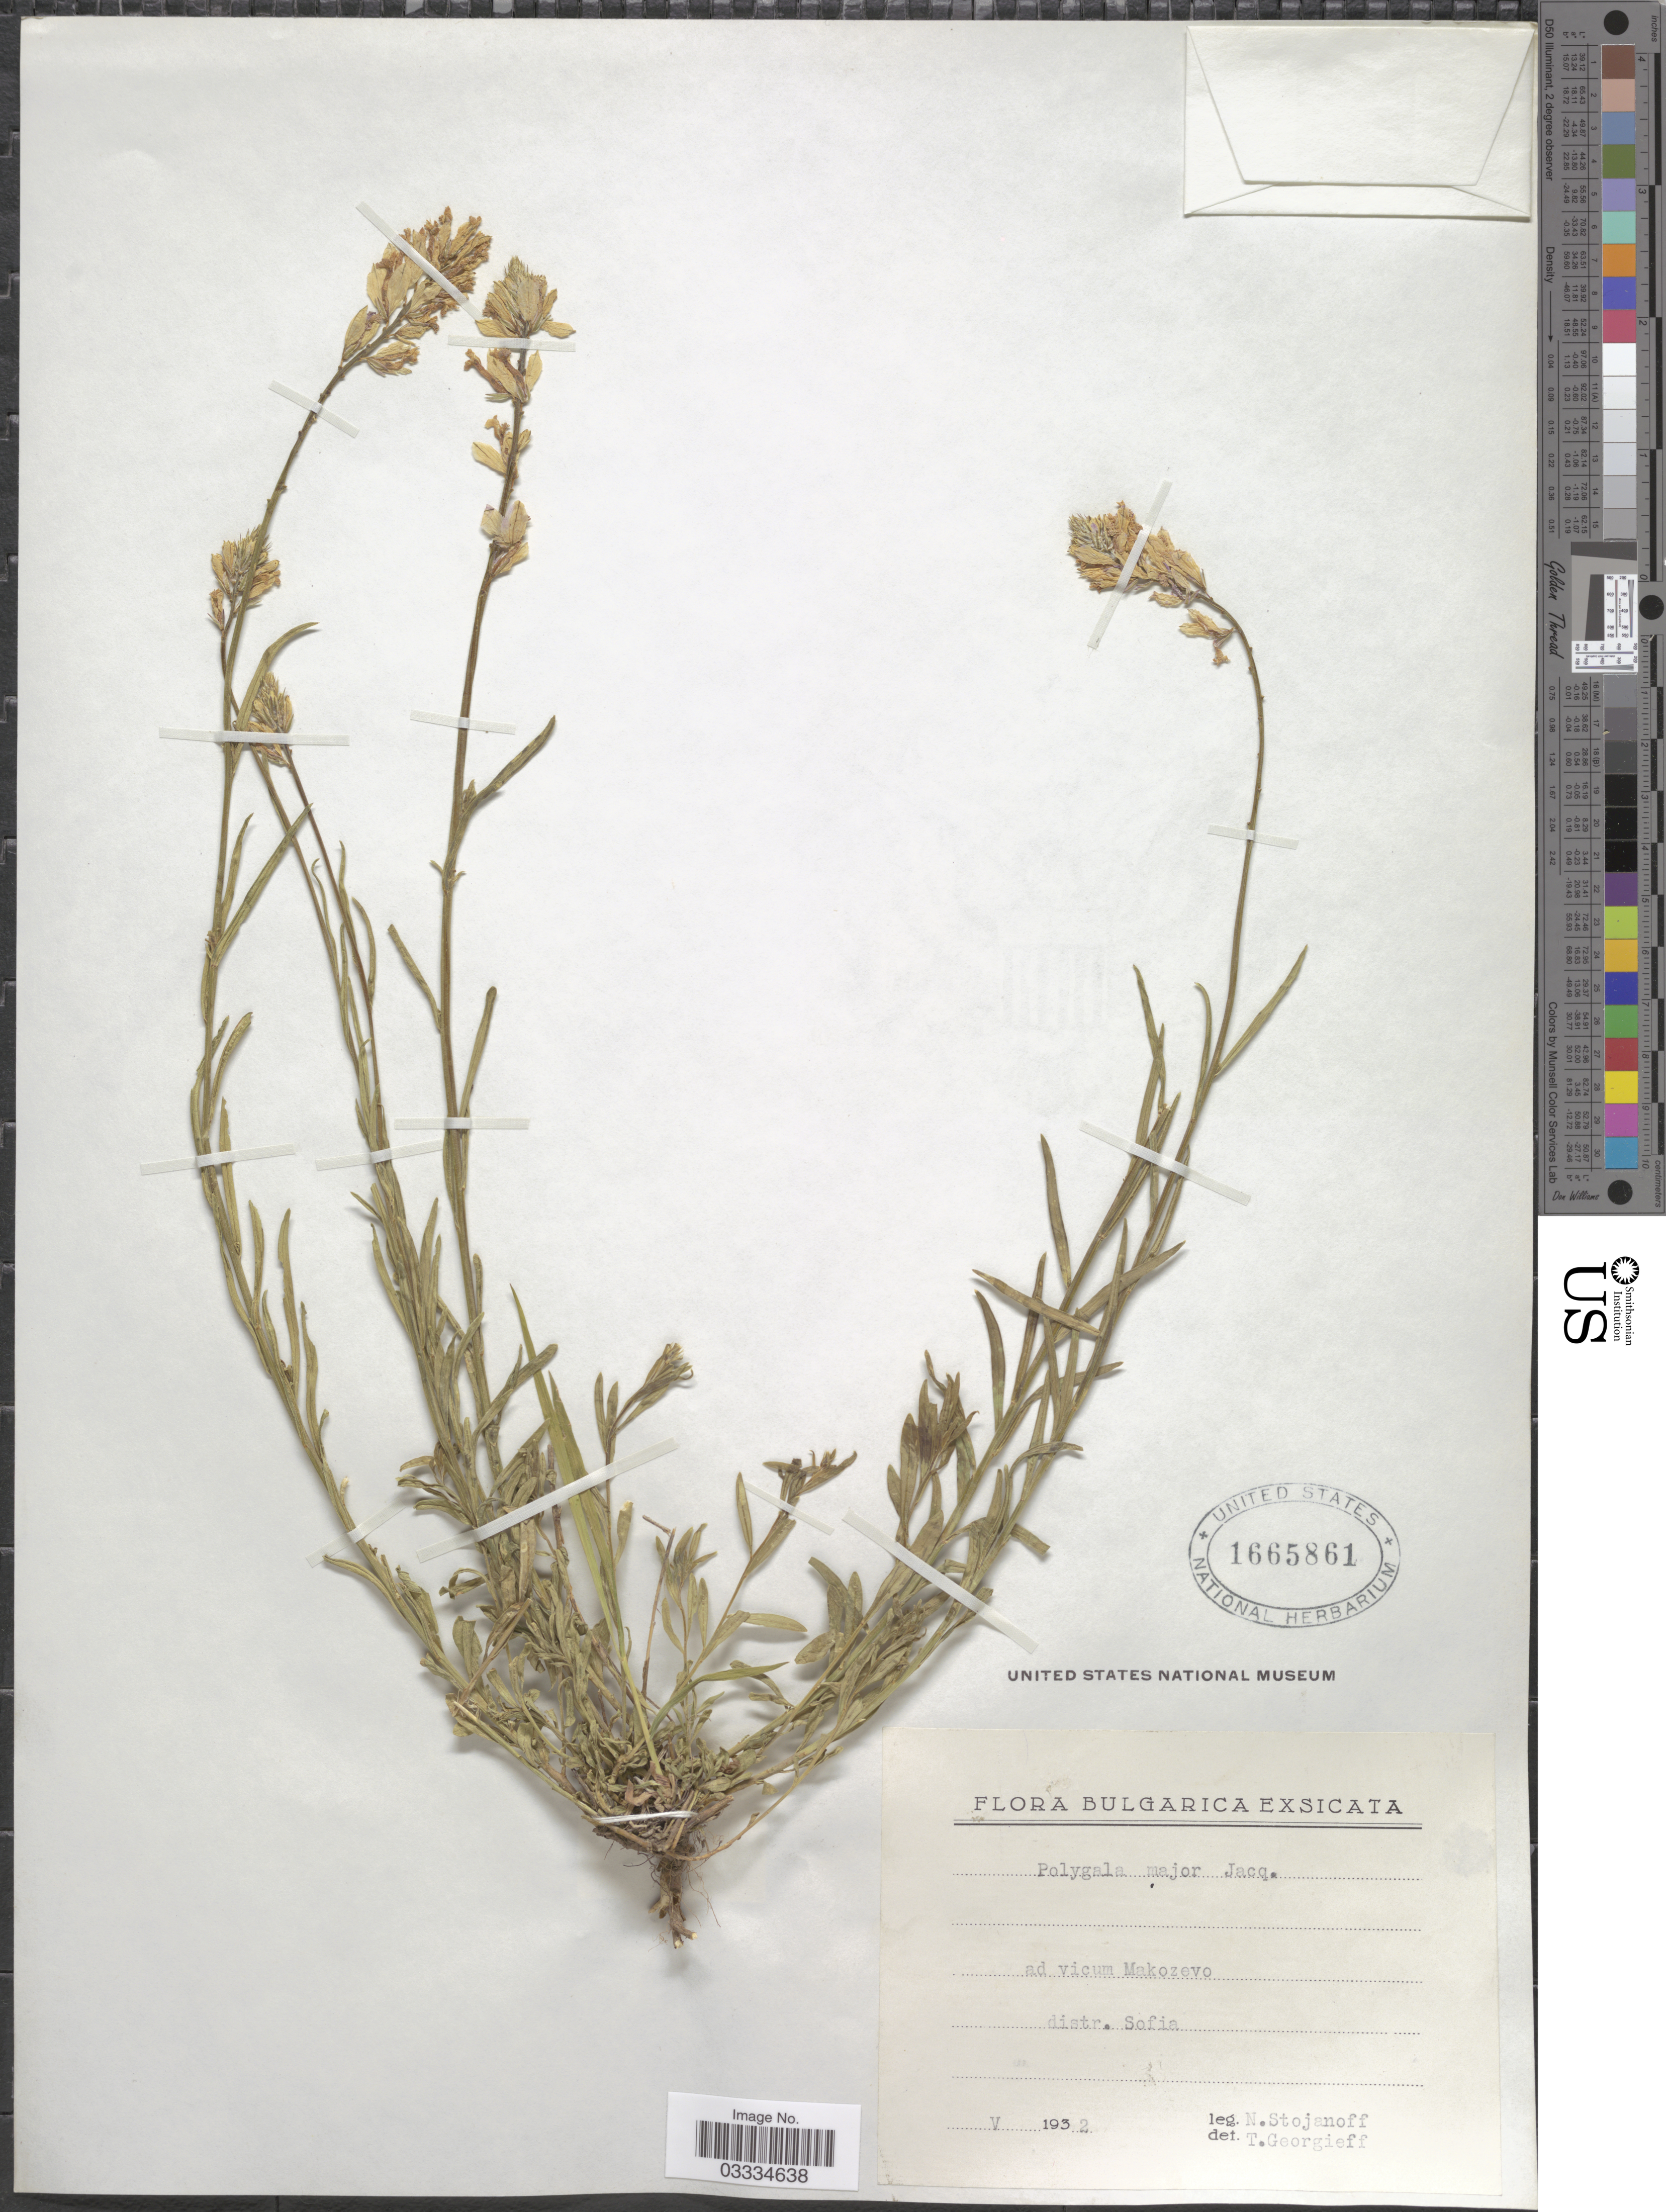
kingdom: Plantae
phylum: Tracheophyta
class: Magnoliopsida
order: Fabales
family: Polygalaceae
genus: Polygala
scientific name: Polygala major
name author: Jacq.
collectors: N. Stojanoff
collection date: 1932-05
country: Bulgaria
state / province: Sofia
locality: Ad vicum Makozevo distr. Sofia.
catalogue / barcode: US 1665861